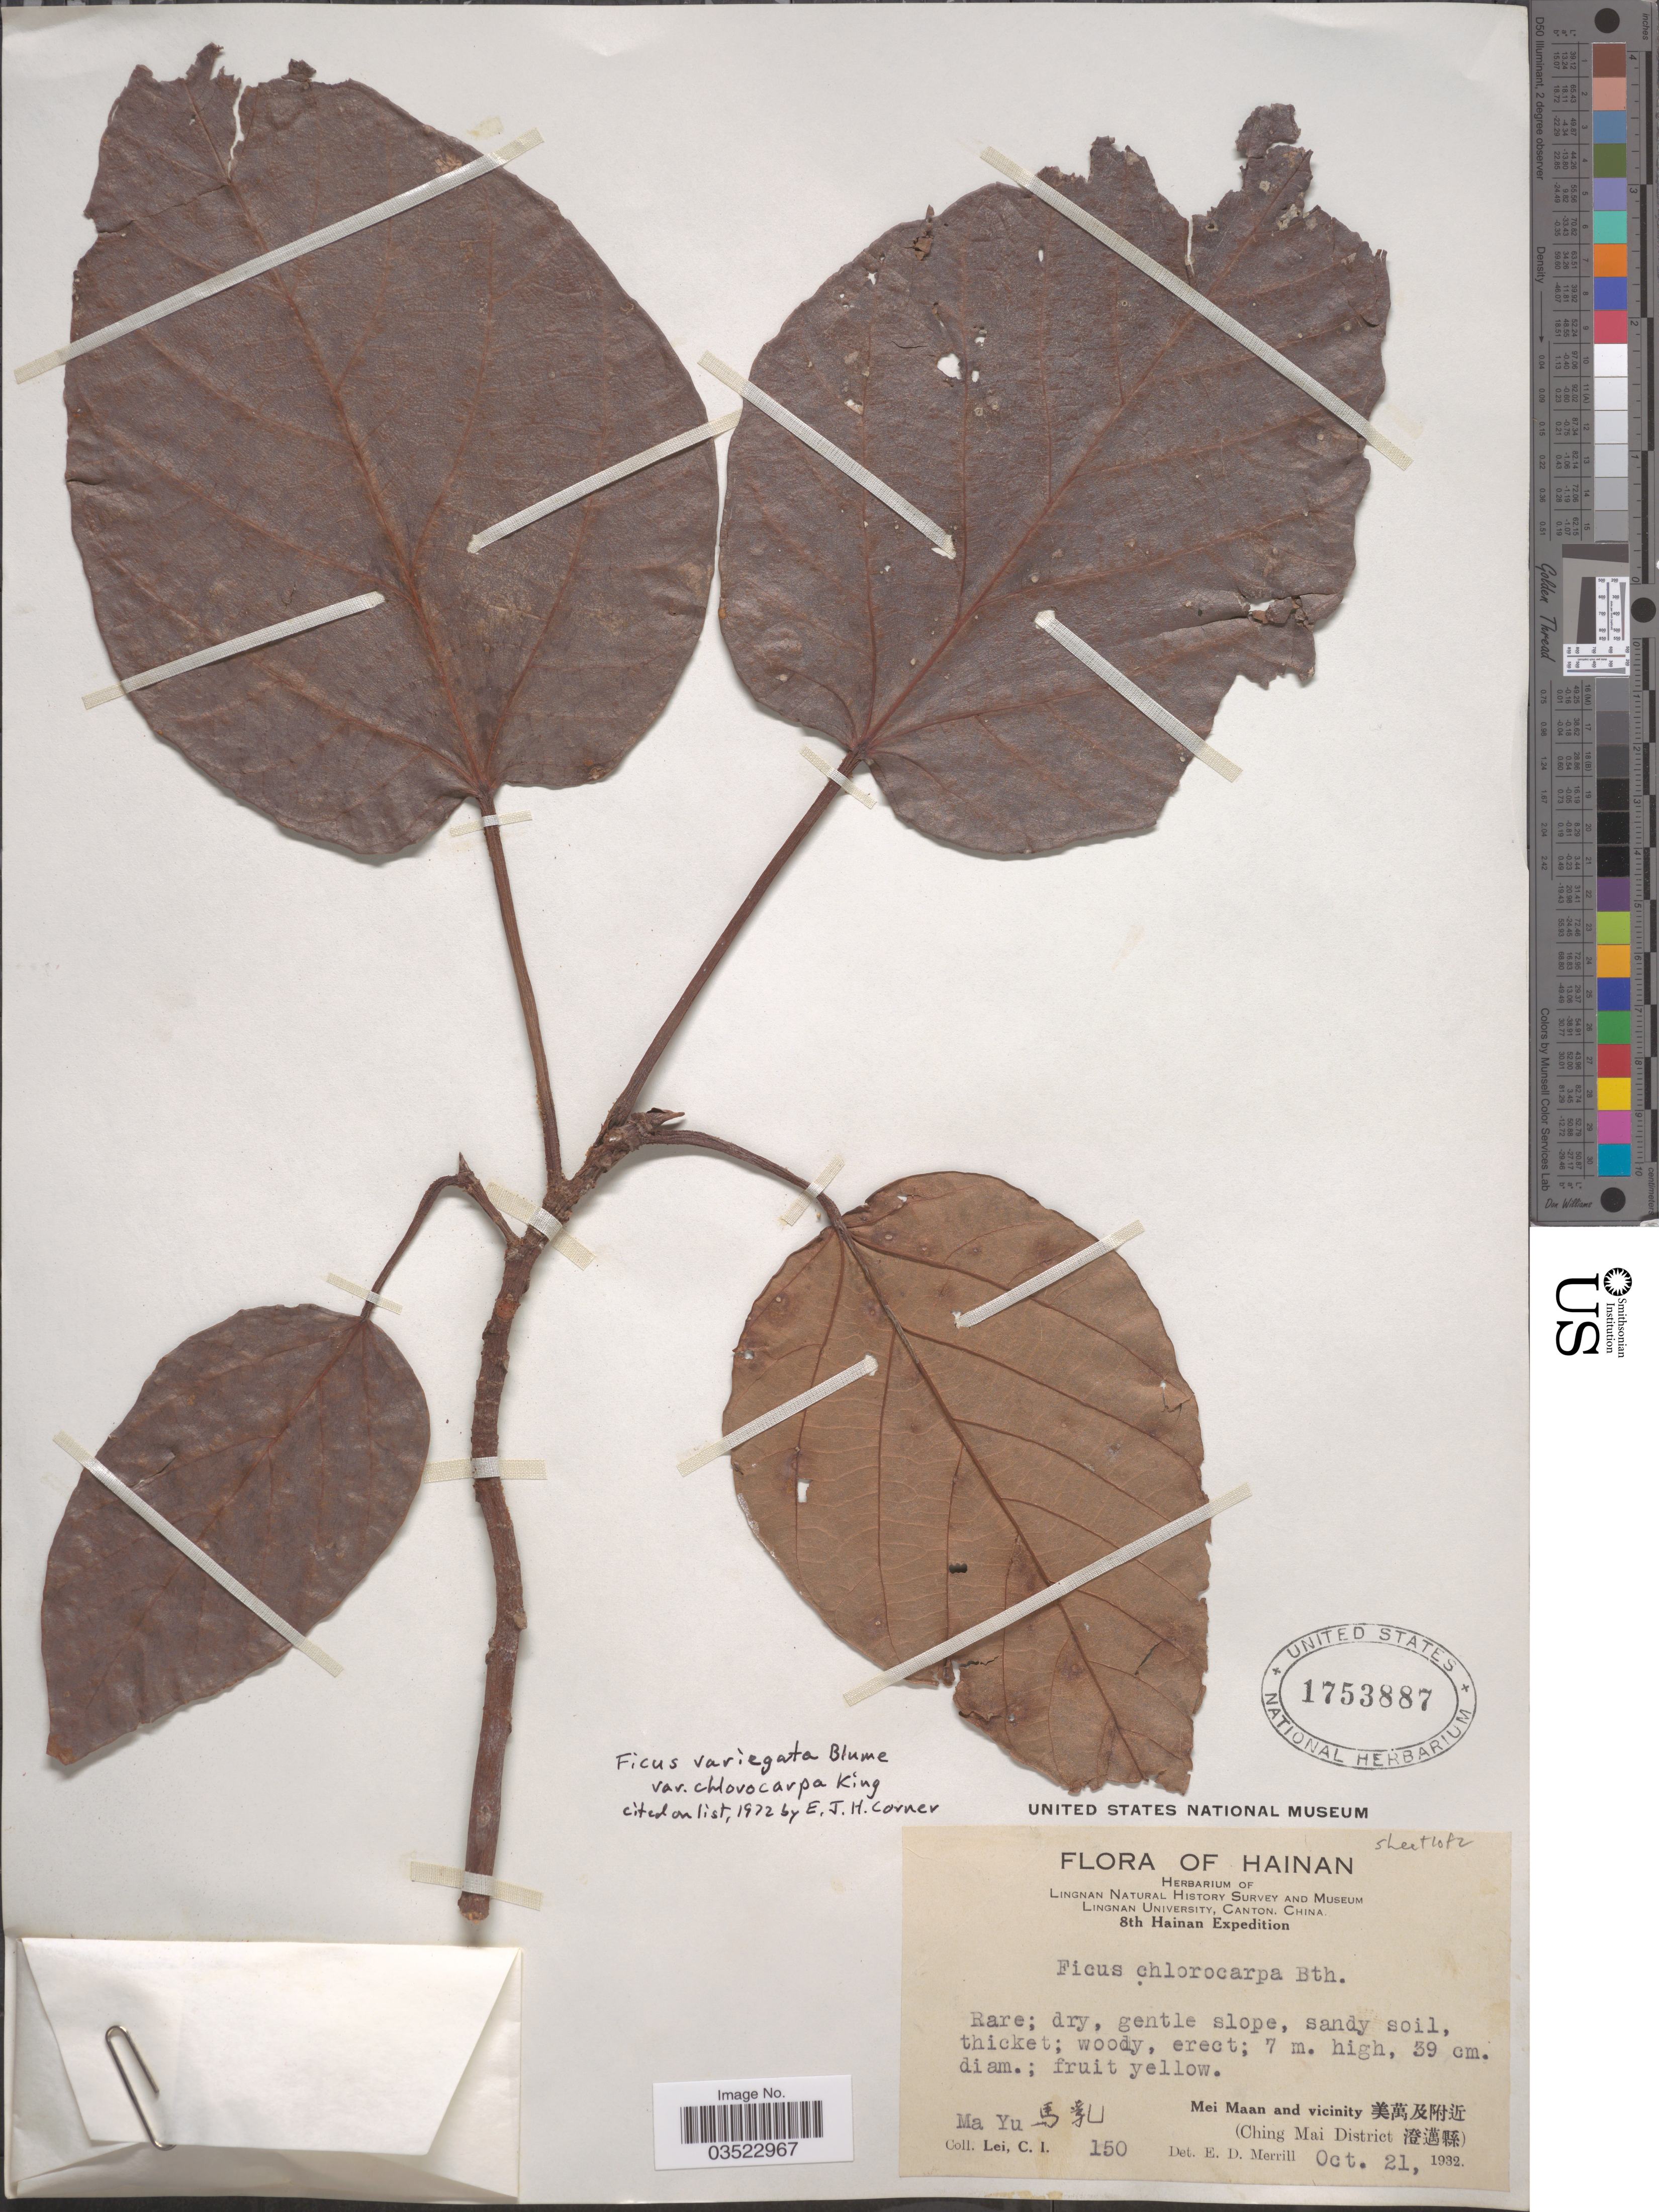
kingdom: Plantae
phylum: Tracheophyta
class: Magnoliopsida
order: Rosales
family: Moraceae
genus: Ficus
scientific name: Ficus variegata var. chlorocarpa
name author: King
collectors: C. I. Lei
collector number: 150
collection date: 1932-10-21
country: China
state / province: Hainan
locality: Lingnan Natural History Survey and Museum Lingnan University, Canton, China. 8th Hainan Expedition. Ma Yu X. Mei Maan and vicinity X. (Ching Mai District X).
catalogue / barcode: US 1753887